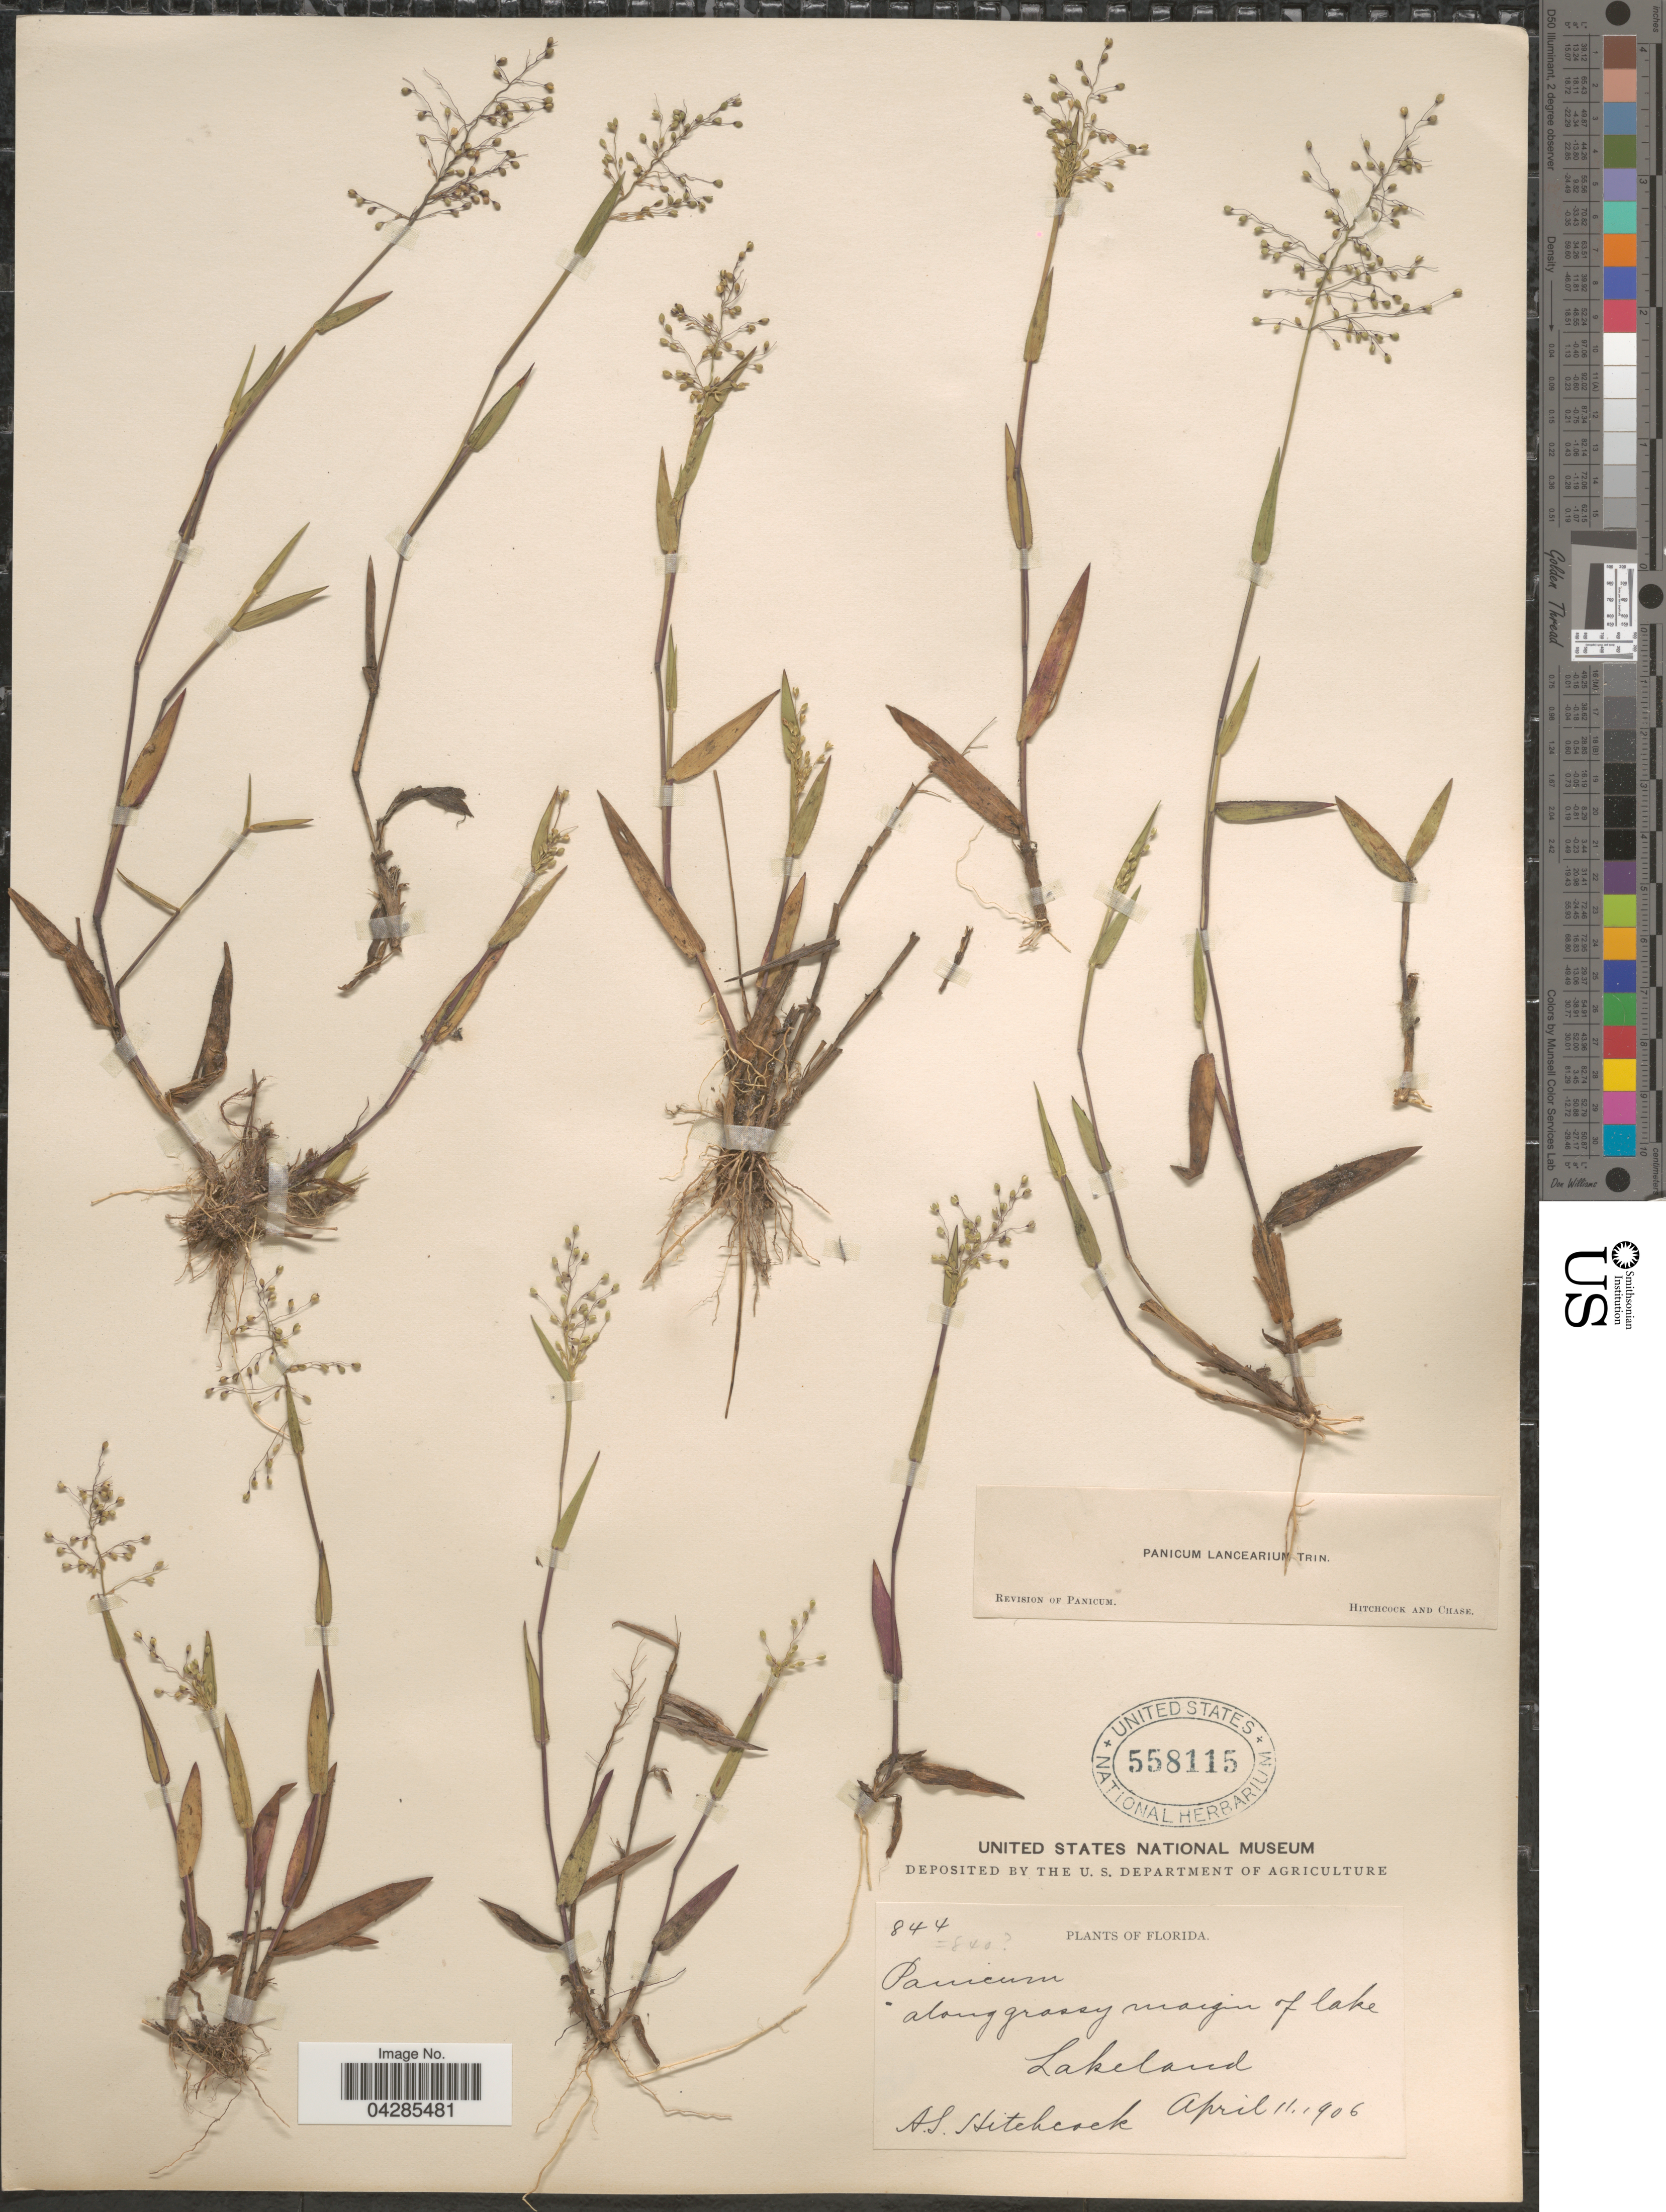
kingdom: Plantae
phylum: Tracheophyta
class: Liliopsida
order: Poales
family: Poaceae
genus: Dichanthelium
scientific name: Dichanthelium portoricense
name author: (Desv. ex Ham.) B.F. Hansen & Wunderlin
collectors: A. S. Hitchcock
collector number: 844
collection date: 1906-04-11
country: United States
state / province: Florida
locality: Along grassy margin of lake. Lakeland.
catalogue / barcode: US 558115